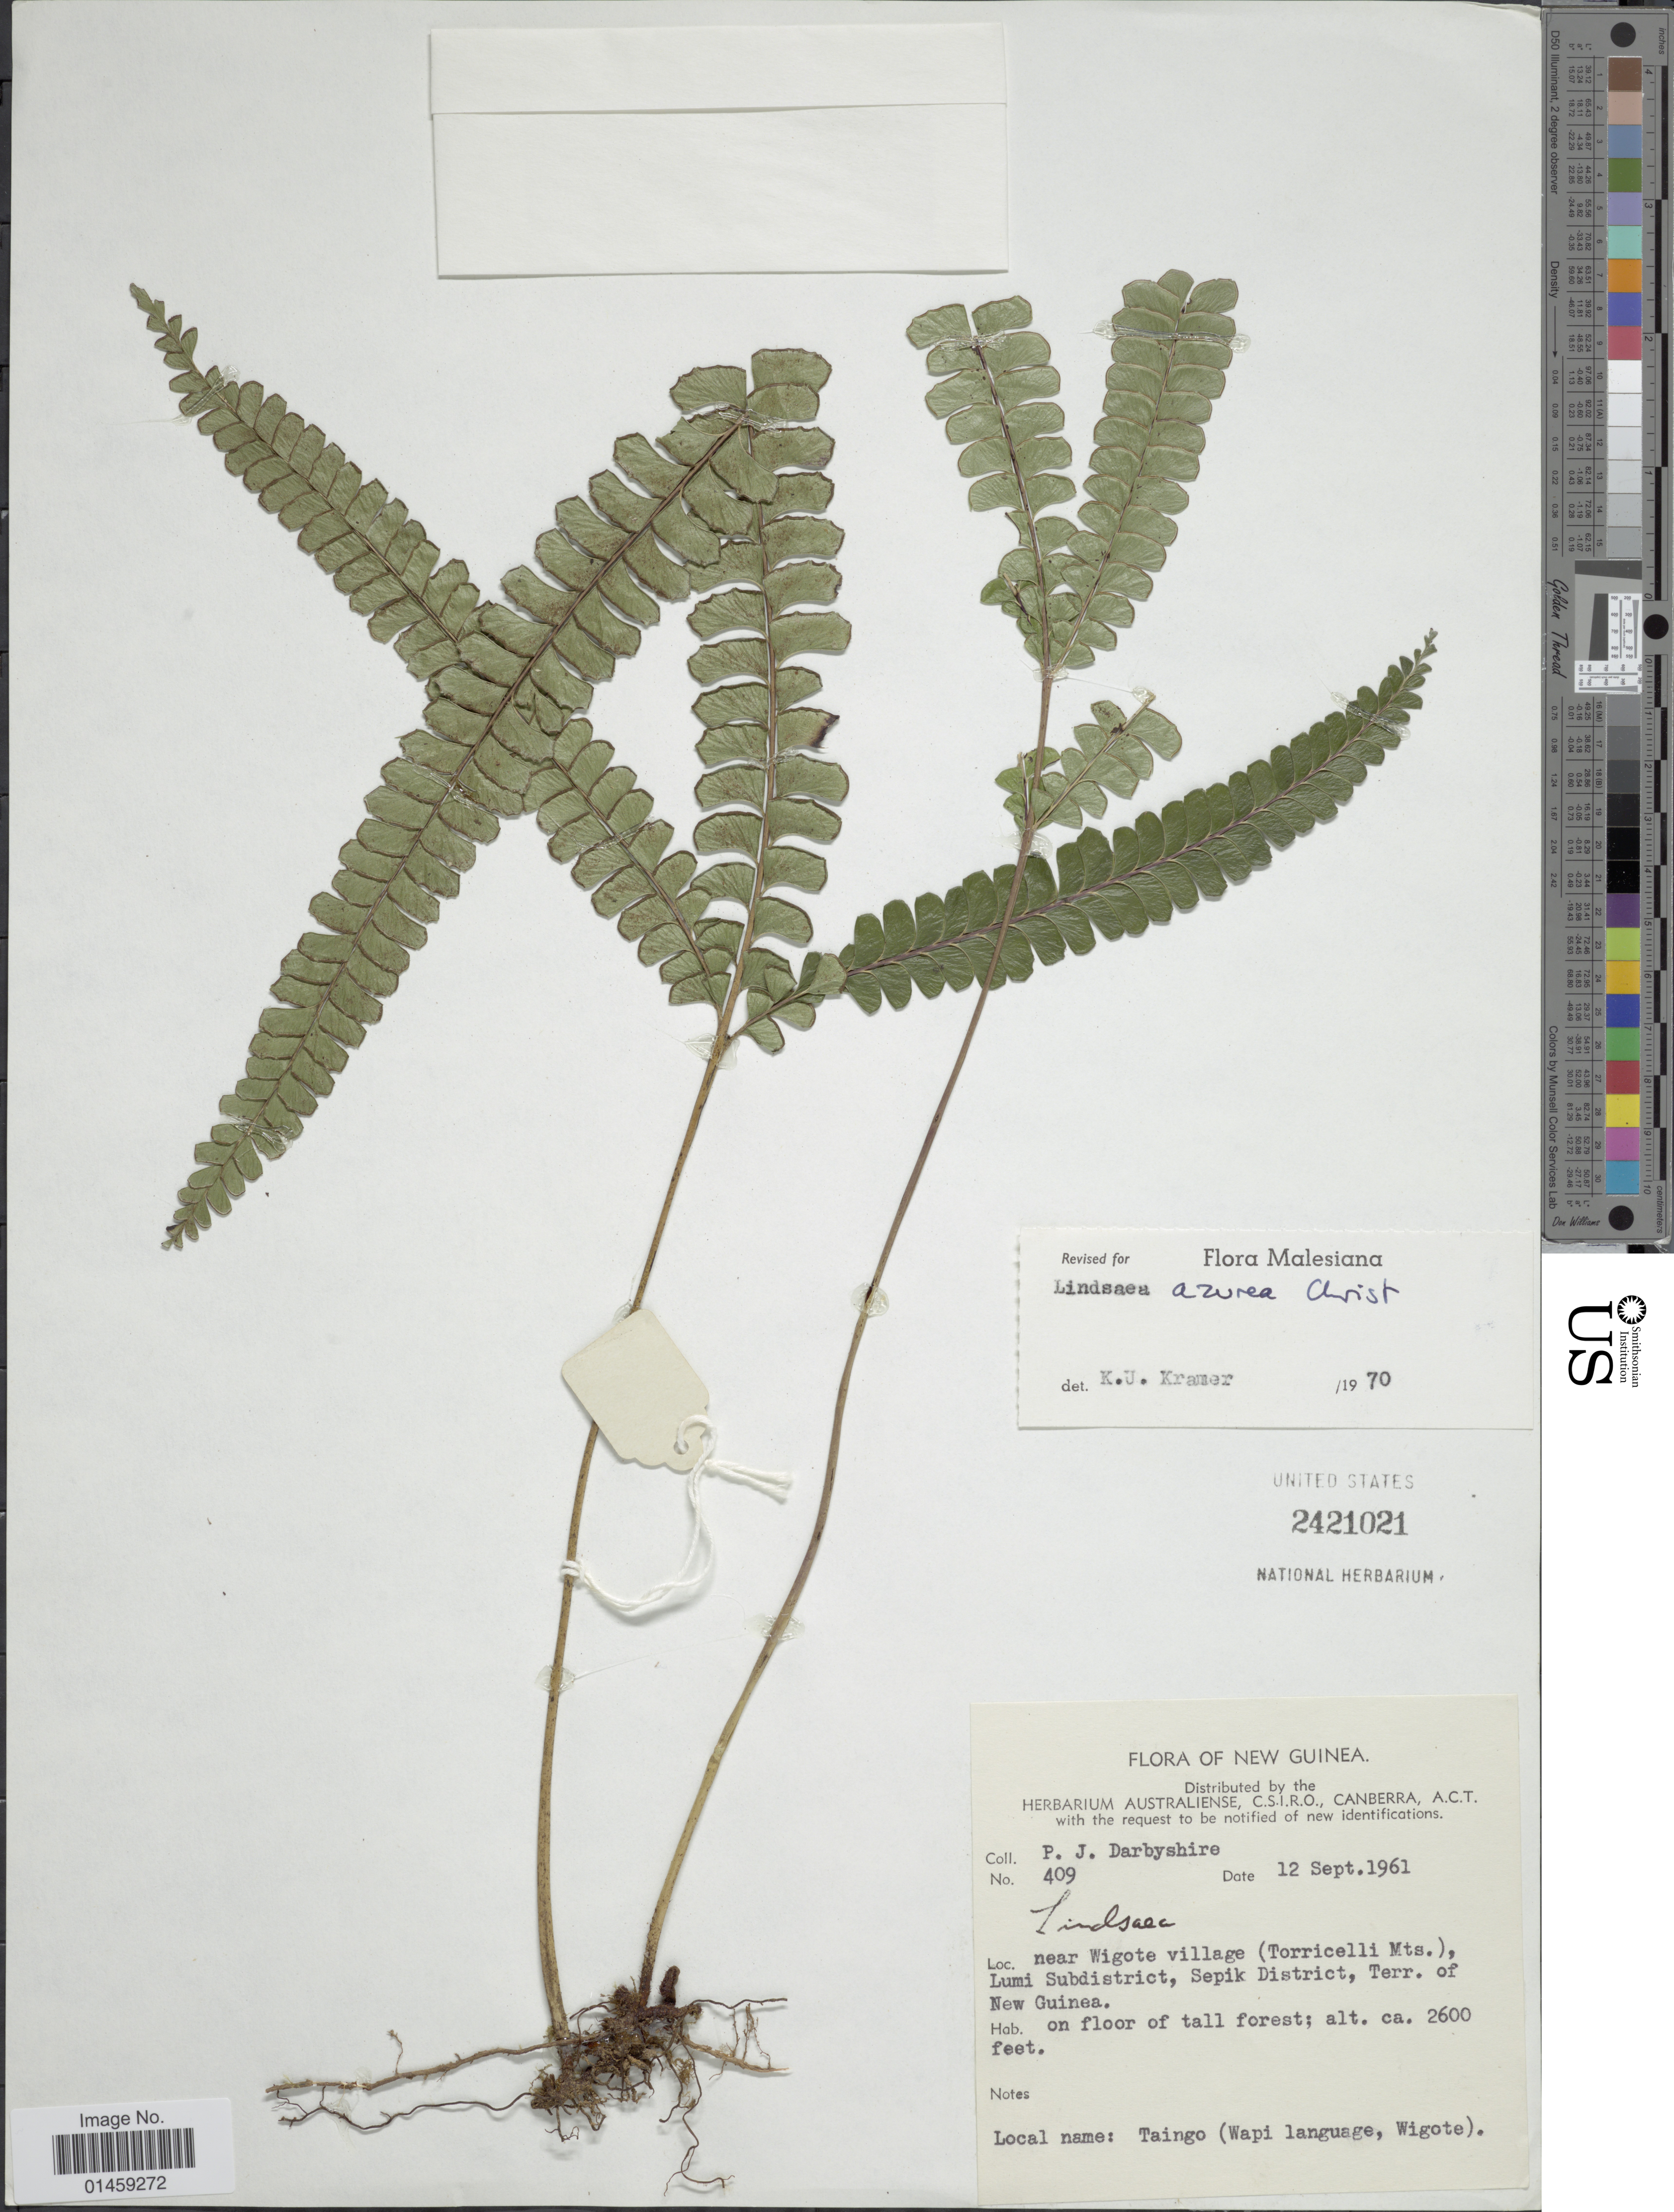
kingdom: Plantae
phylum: Tracheophyta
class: Polypodiopsida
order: Polypodiales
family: Lindsaeaceae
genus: Lindsaea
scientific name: Lindsaea azurea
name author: Christ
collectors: P. Darbyshire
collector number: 409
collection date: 1961-09-12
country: Papua New Guinea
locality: New Guinea. Near Wigote village (Torricelli Mts.), Lumi Subdistrict, Sepik District, Terr. of New Guinea.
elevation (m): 792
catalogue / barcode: US 2421021